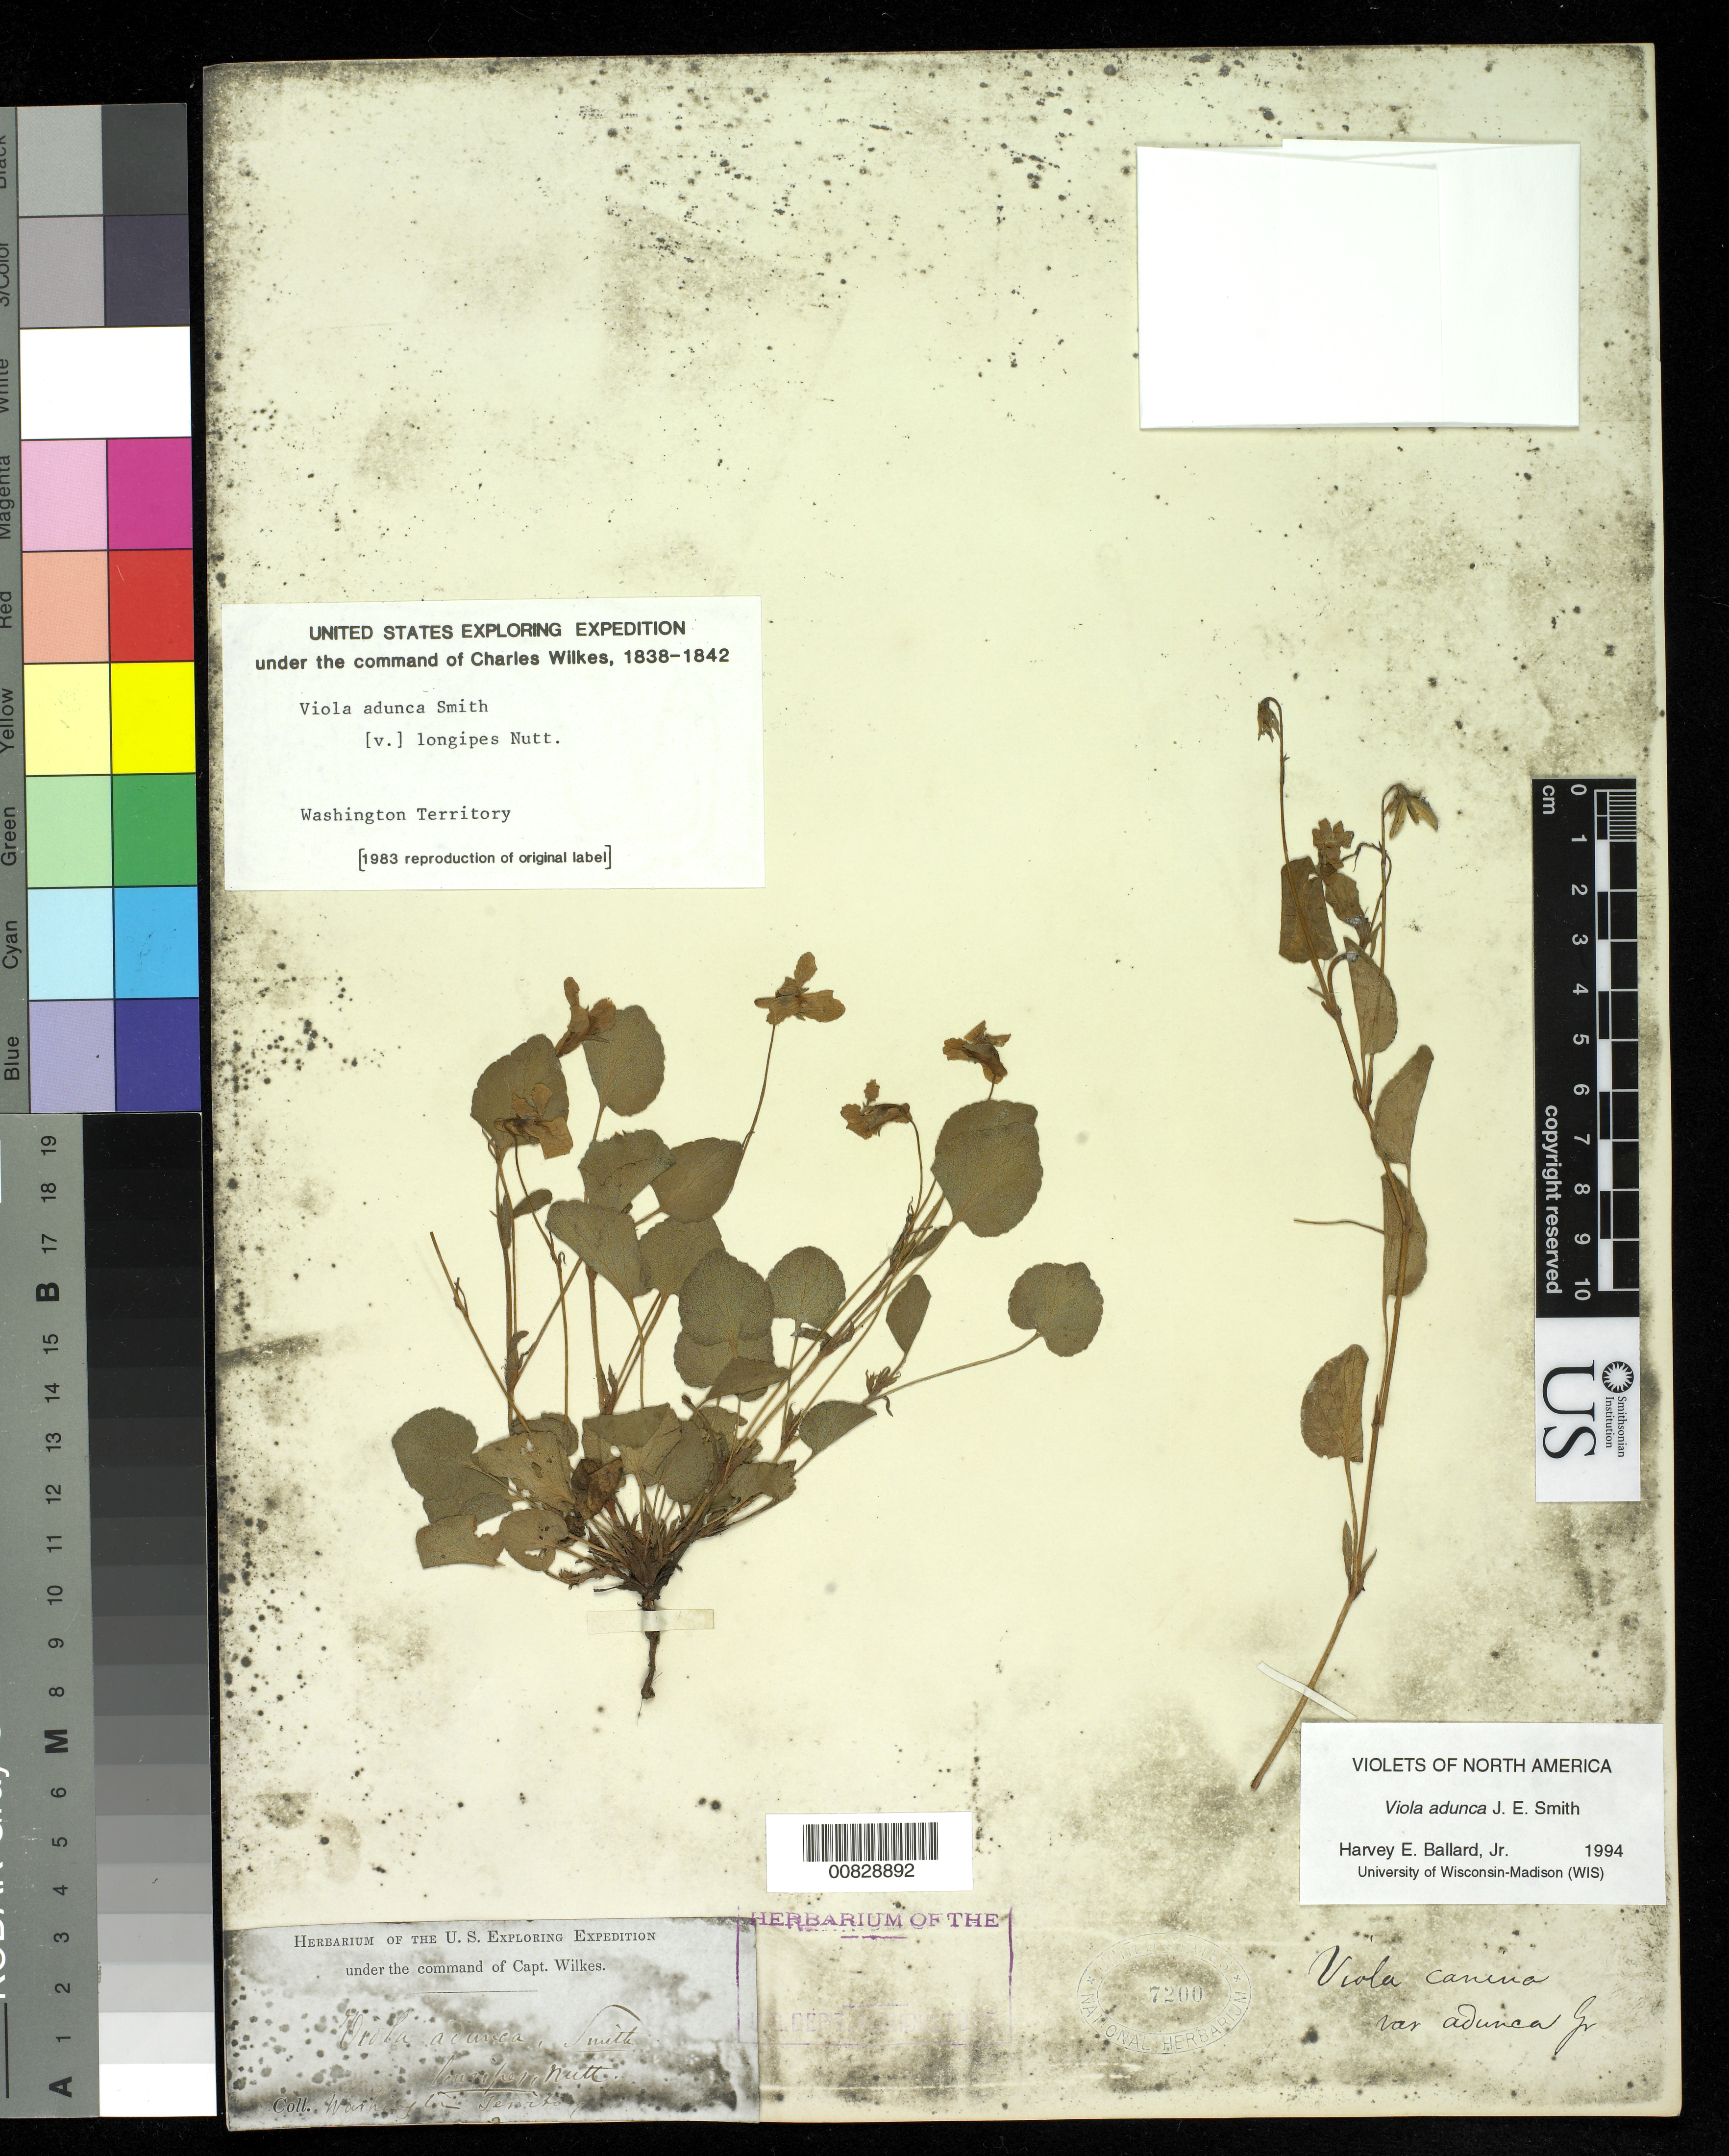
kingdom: Plantae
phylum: Tracheophyta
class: Magnoliopsida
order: Malpighiales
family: Violaceae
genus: Viola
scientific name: Viola adunca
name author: Sm.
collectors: Wilkes Explor. Exped.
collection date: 1838/1842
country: United States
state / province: Washington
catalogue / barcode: US 7200